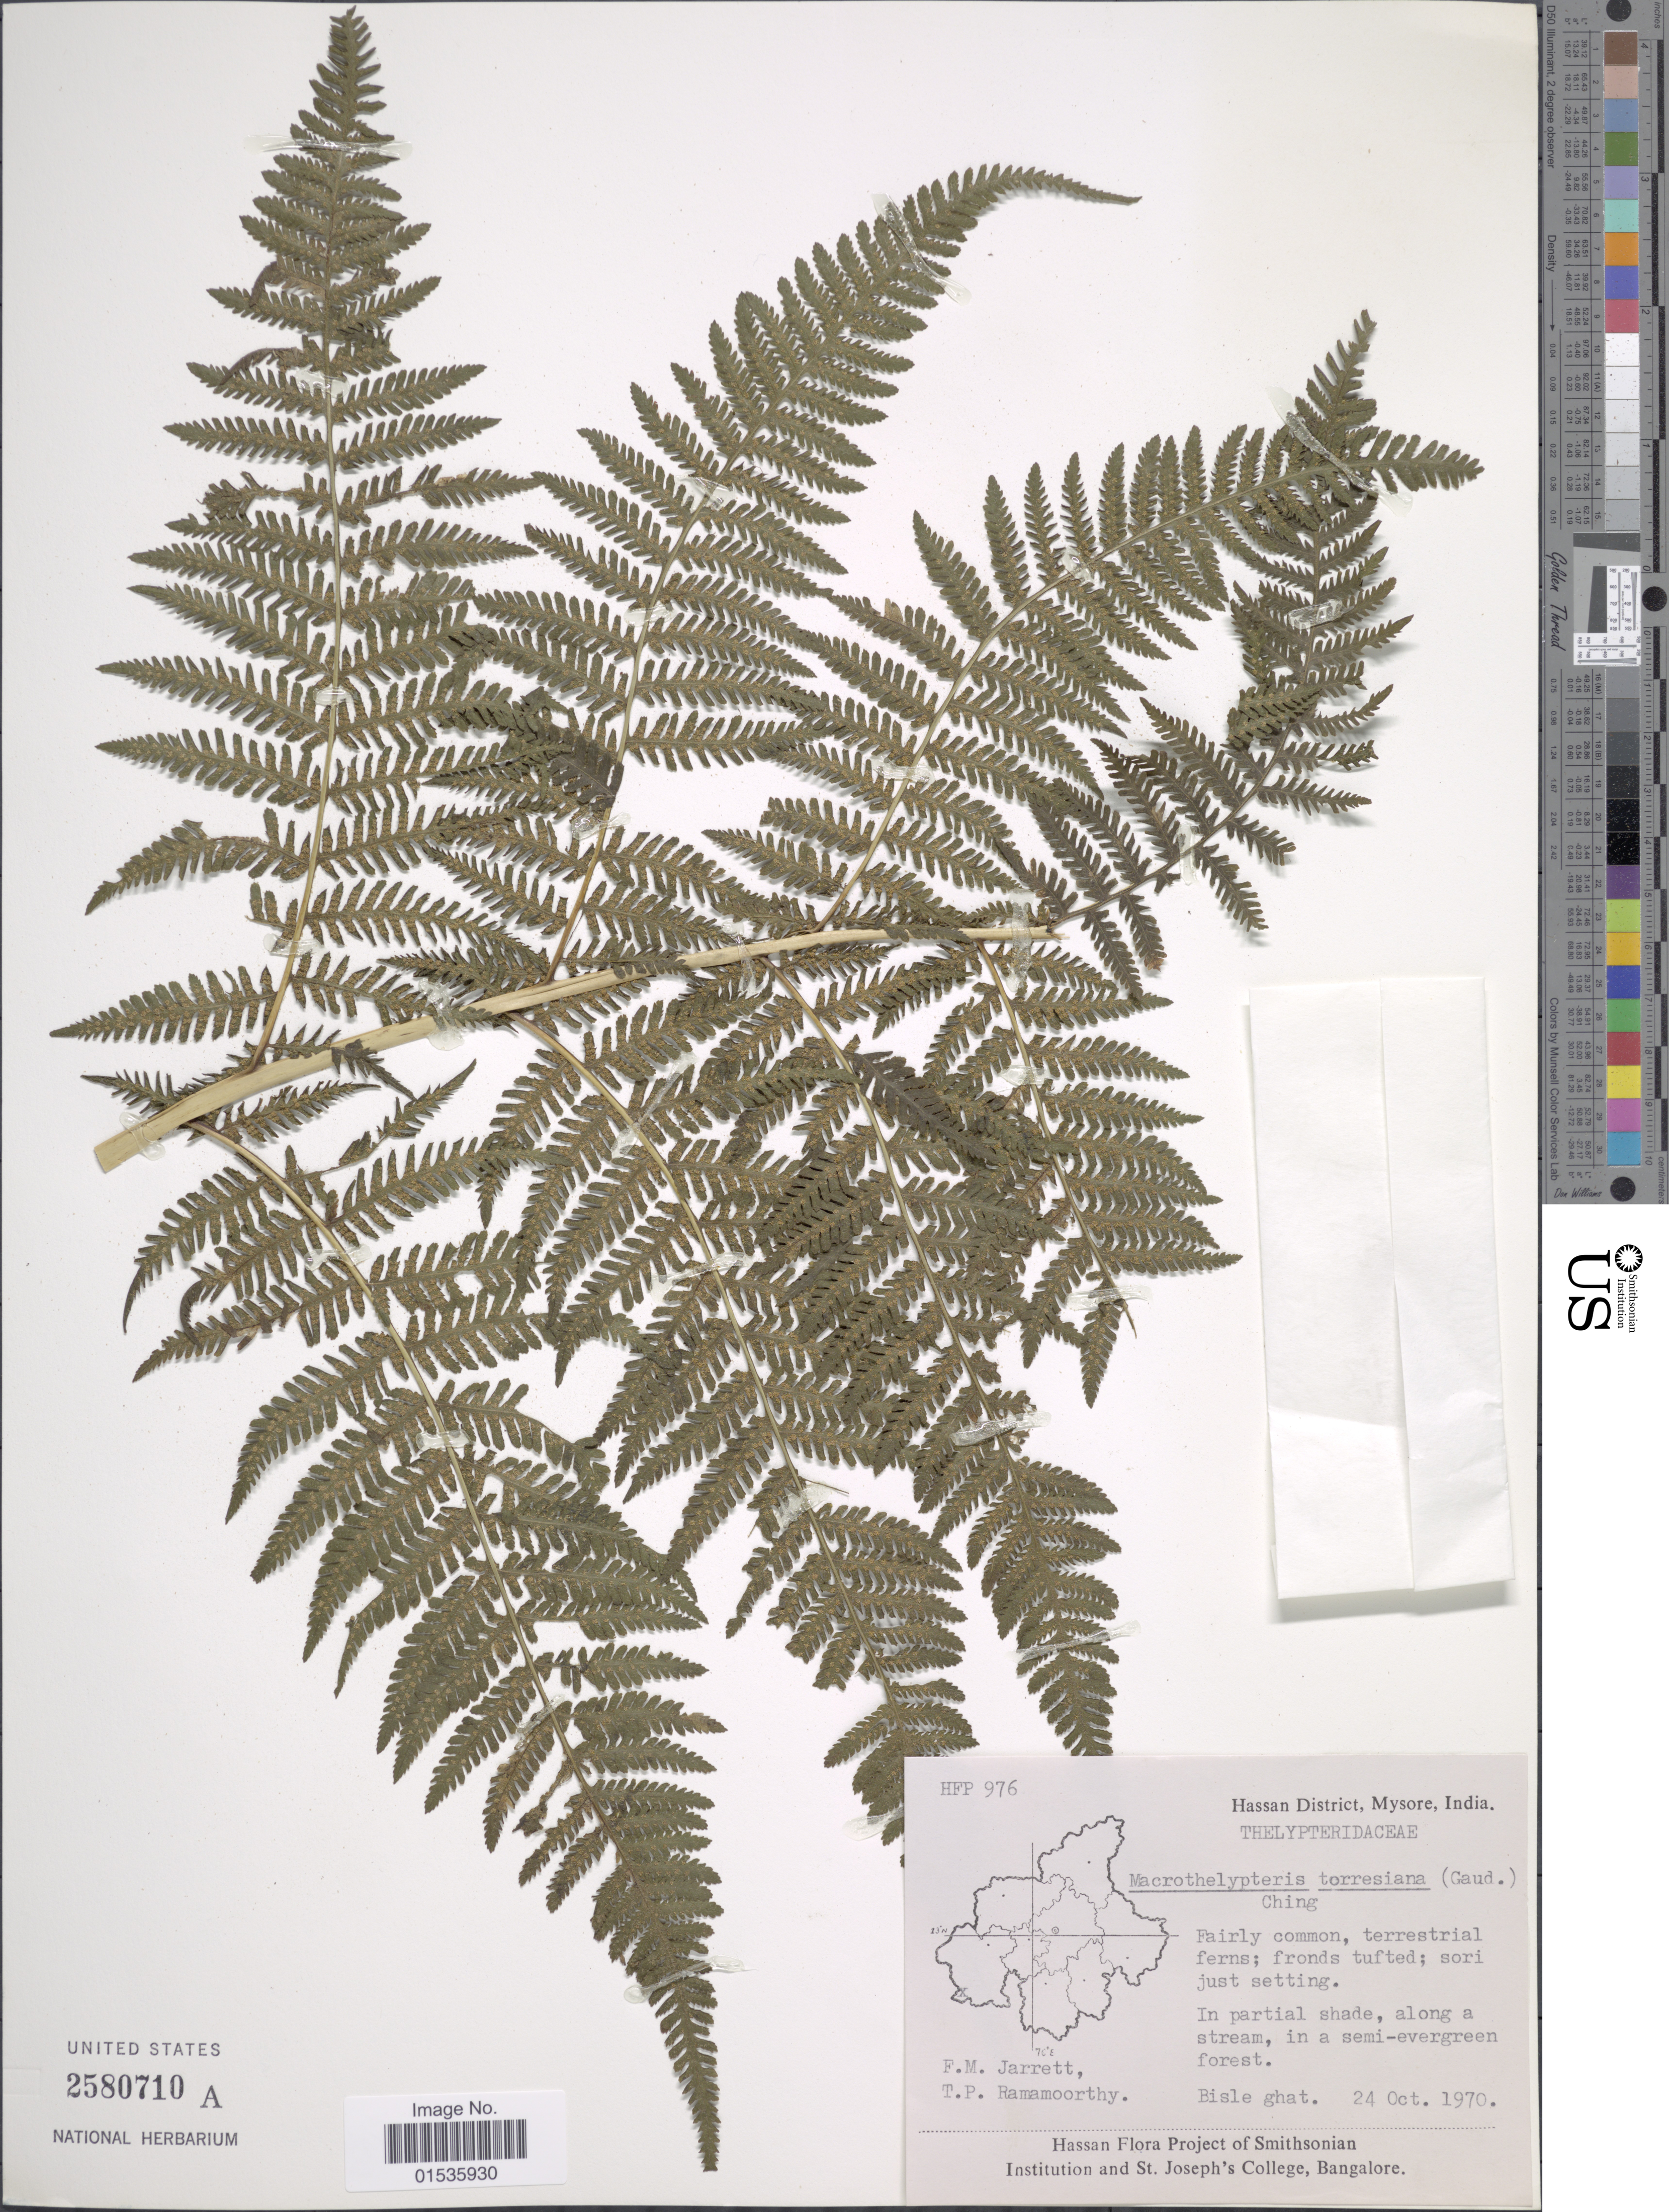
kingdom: Plantae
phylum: Tracheophyta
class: Polypodiopsida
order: Polypodiales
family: Thelypteridaceae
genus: Macrothelypteris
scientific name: Macrothelypteris torresiana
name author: (Gaudich.) Ching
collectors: F. M. Jarrett & T. P. Ramamoorthy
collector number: HFP976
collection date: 1970-10-24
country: India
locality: Hassan District, Mysore, India. Bisle ghat.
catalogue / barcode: US 2580710A